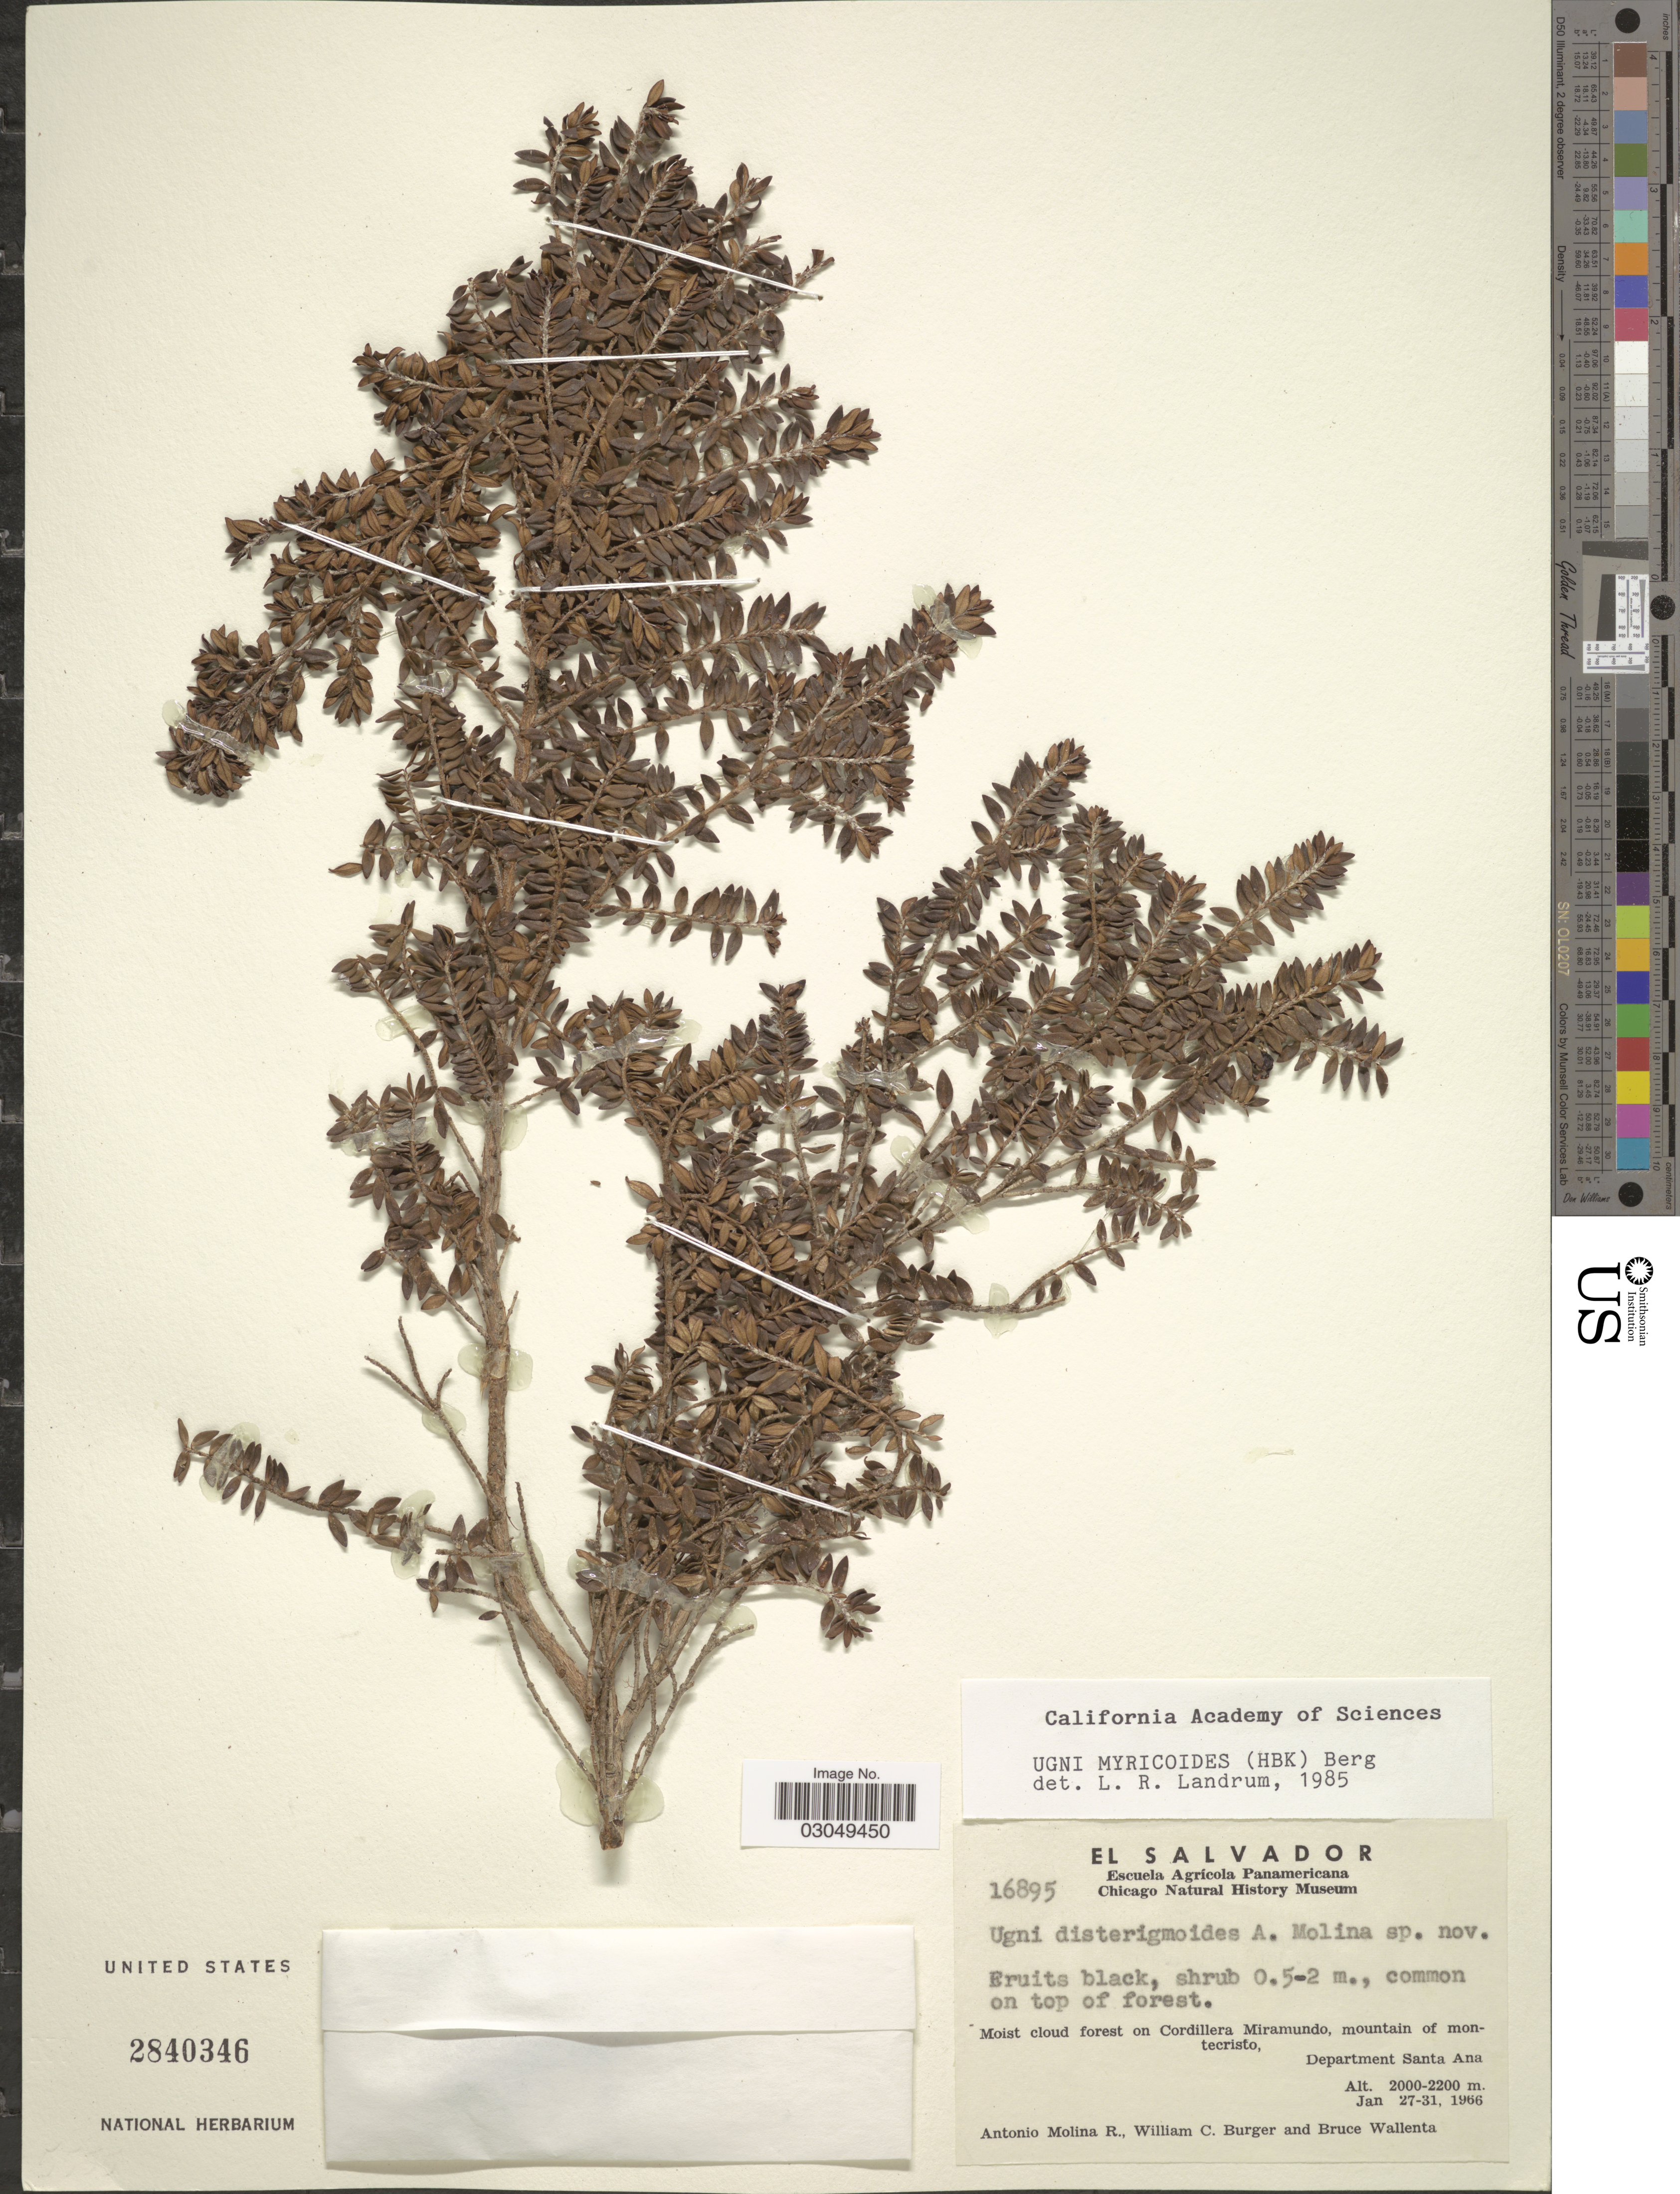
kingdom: Plantae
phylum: Tracheophyta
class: Magnoliopsida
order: Myrtales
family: Myrtaceae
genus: Ugni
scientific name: Ugni myricoides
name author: (Kunth) O. Berg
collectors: A. Molina R., W. Burger & B. Wallenta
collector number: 16895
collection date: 1966-01-27/1966-01-31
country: El Salvador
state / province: Santa Ana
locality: Moist cloud forest on Cordillera Miramundo, mountain of montecristo, Department Santa Ana.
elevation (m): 2000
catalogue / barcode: US 2840346